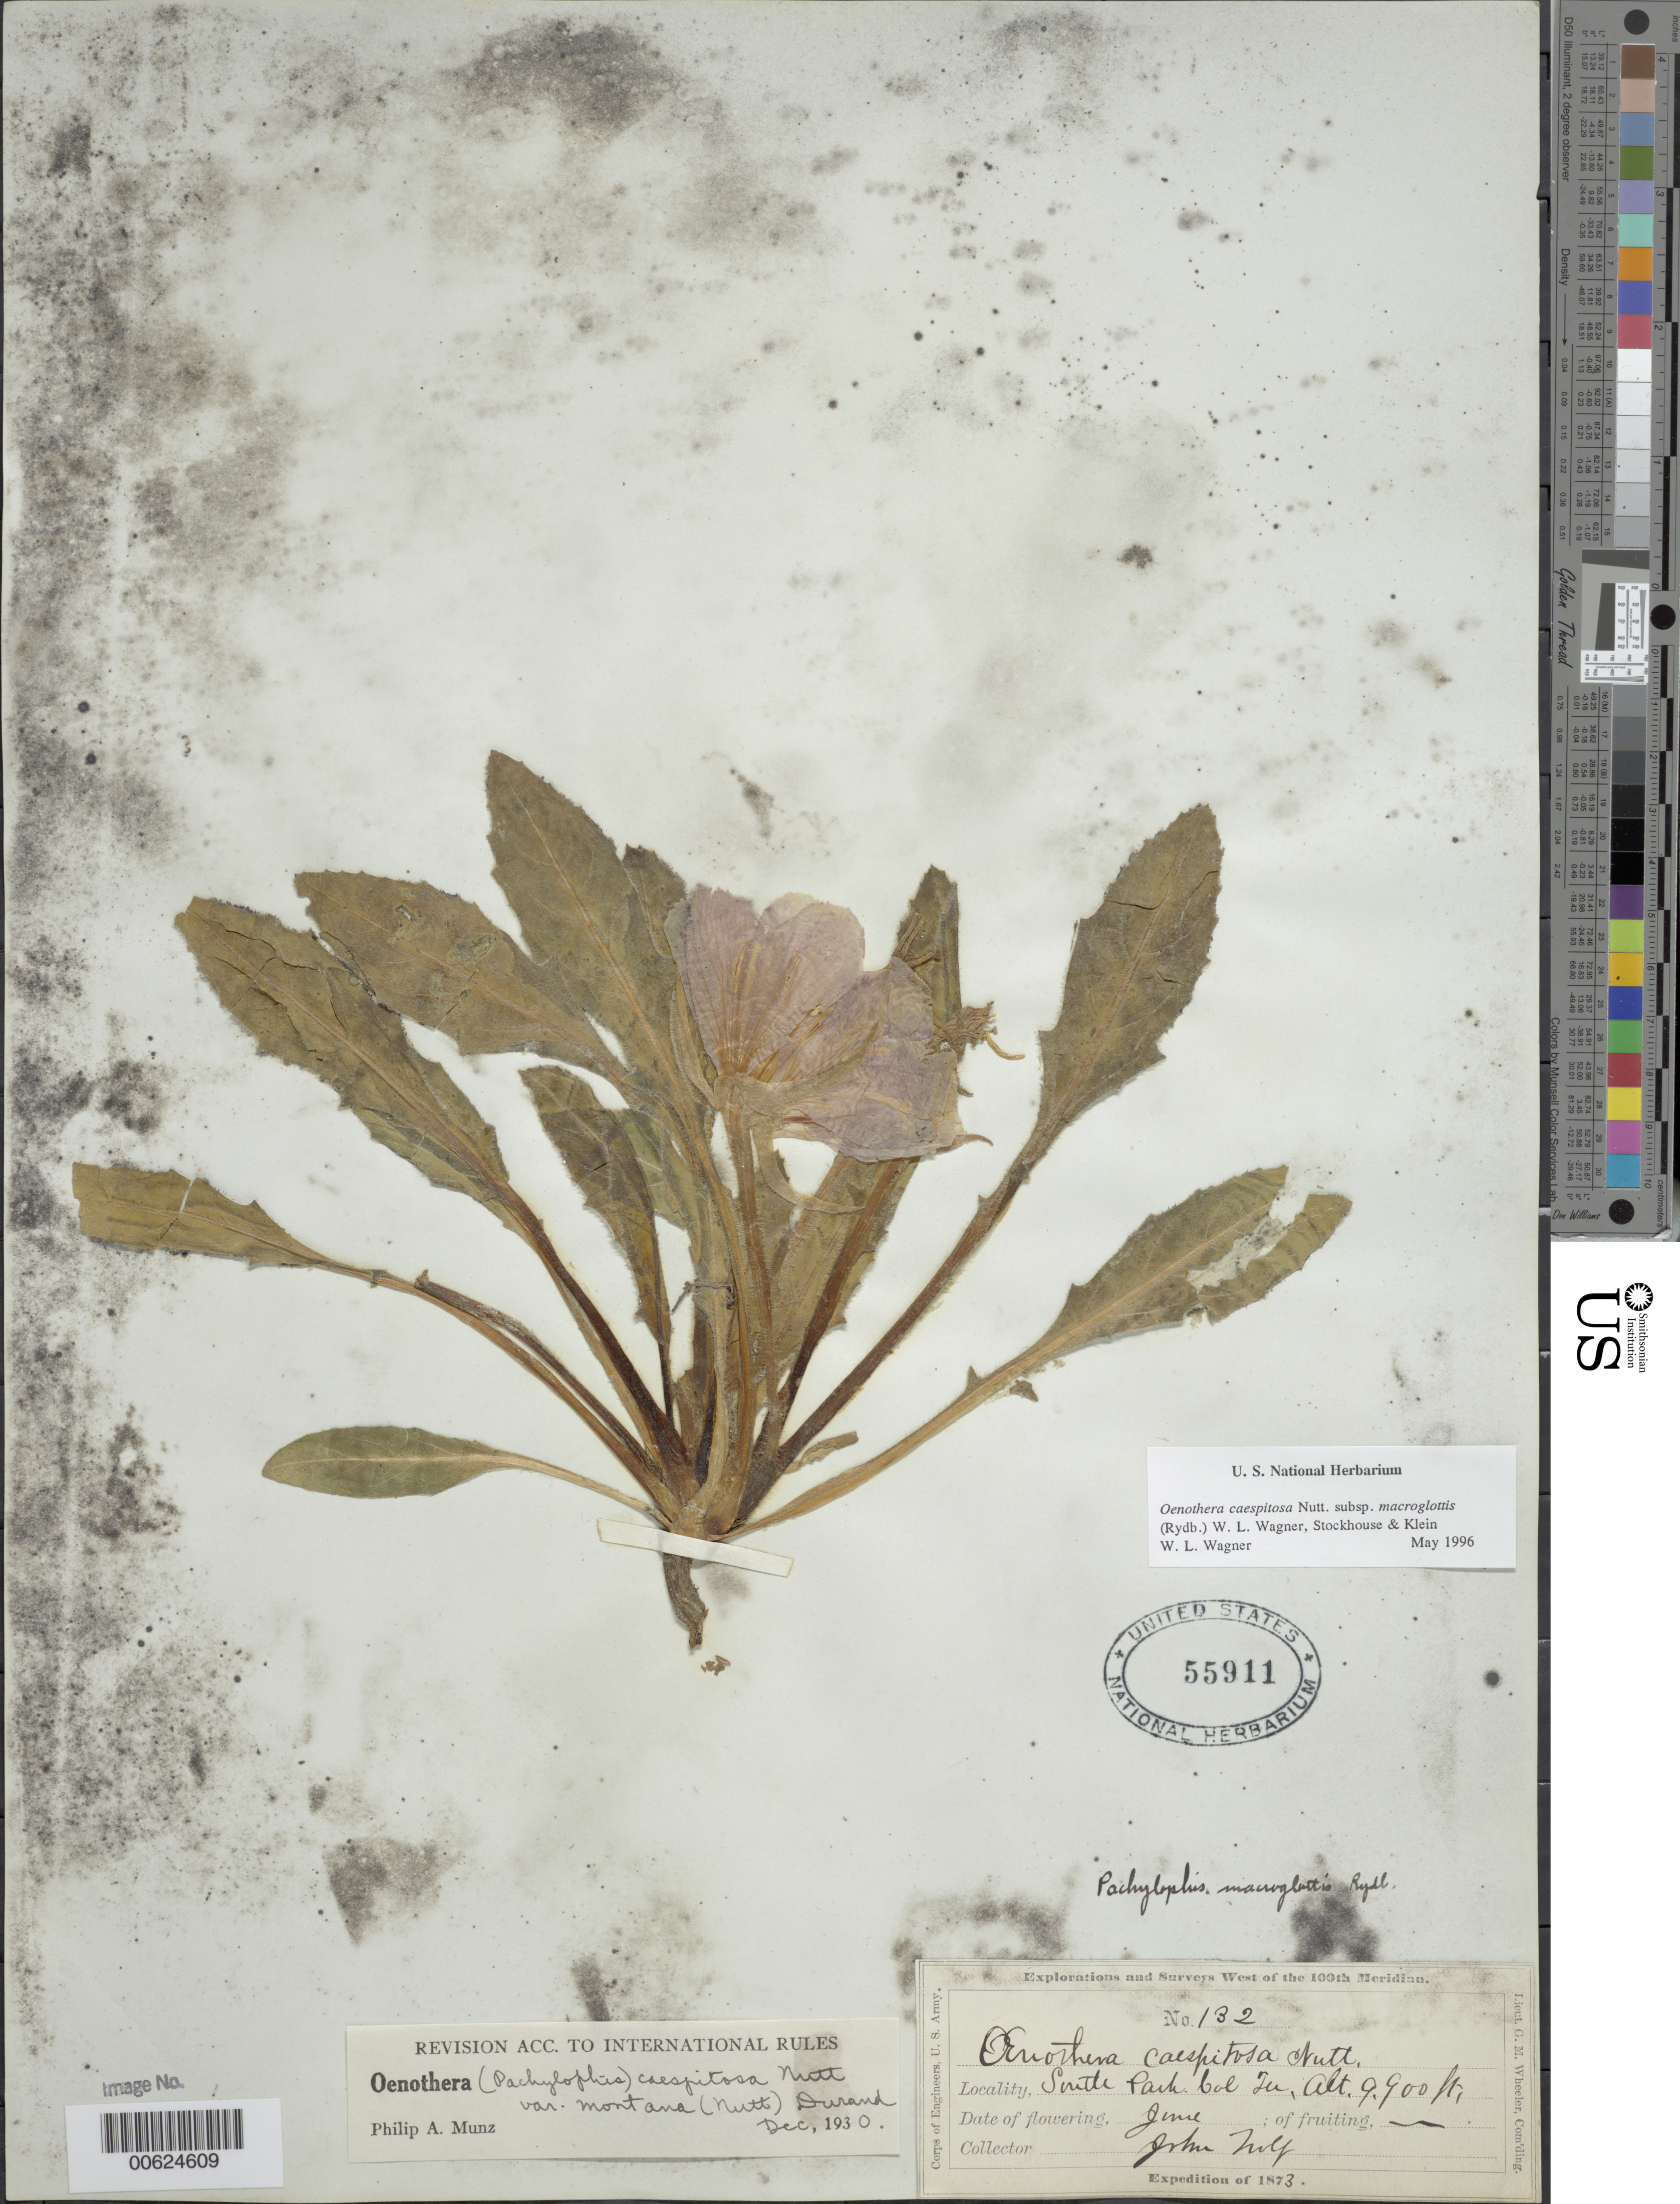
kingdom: Plantae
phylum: Tracheophyta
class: Magnoliopsida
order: Myrtales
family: Onagraceae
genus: Oenothera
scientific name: Oenothera cespitosa subsp. macroglottis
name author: (Rydb.) W.L. Wagner et al.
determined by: Wagner, W. L., (BOT), Smithsonian Institution - National Museum of Natural History (UNITED STATES)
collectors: J. Wolf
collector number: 132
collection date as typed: Jun 1873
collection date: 1873-06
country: United States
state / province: Colorado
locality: Smith Park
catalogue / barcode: US 55911